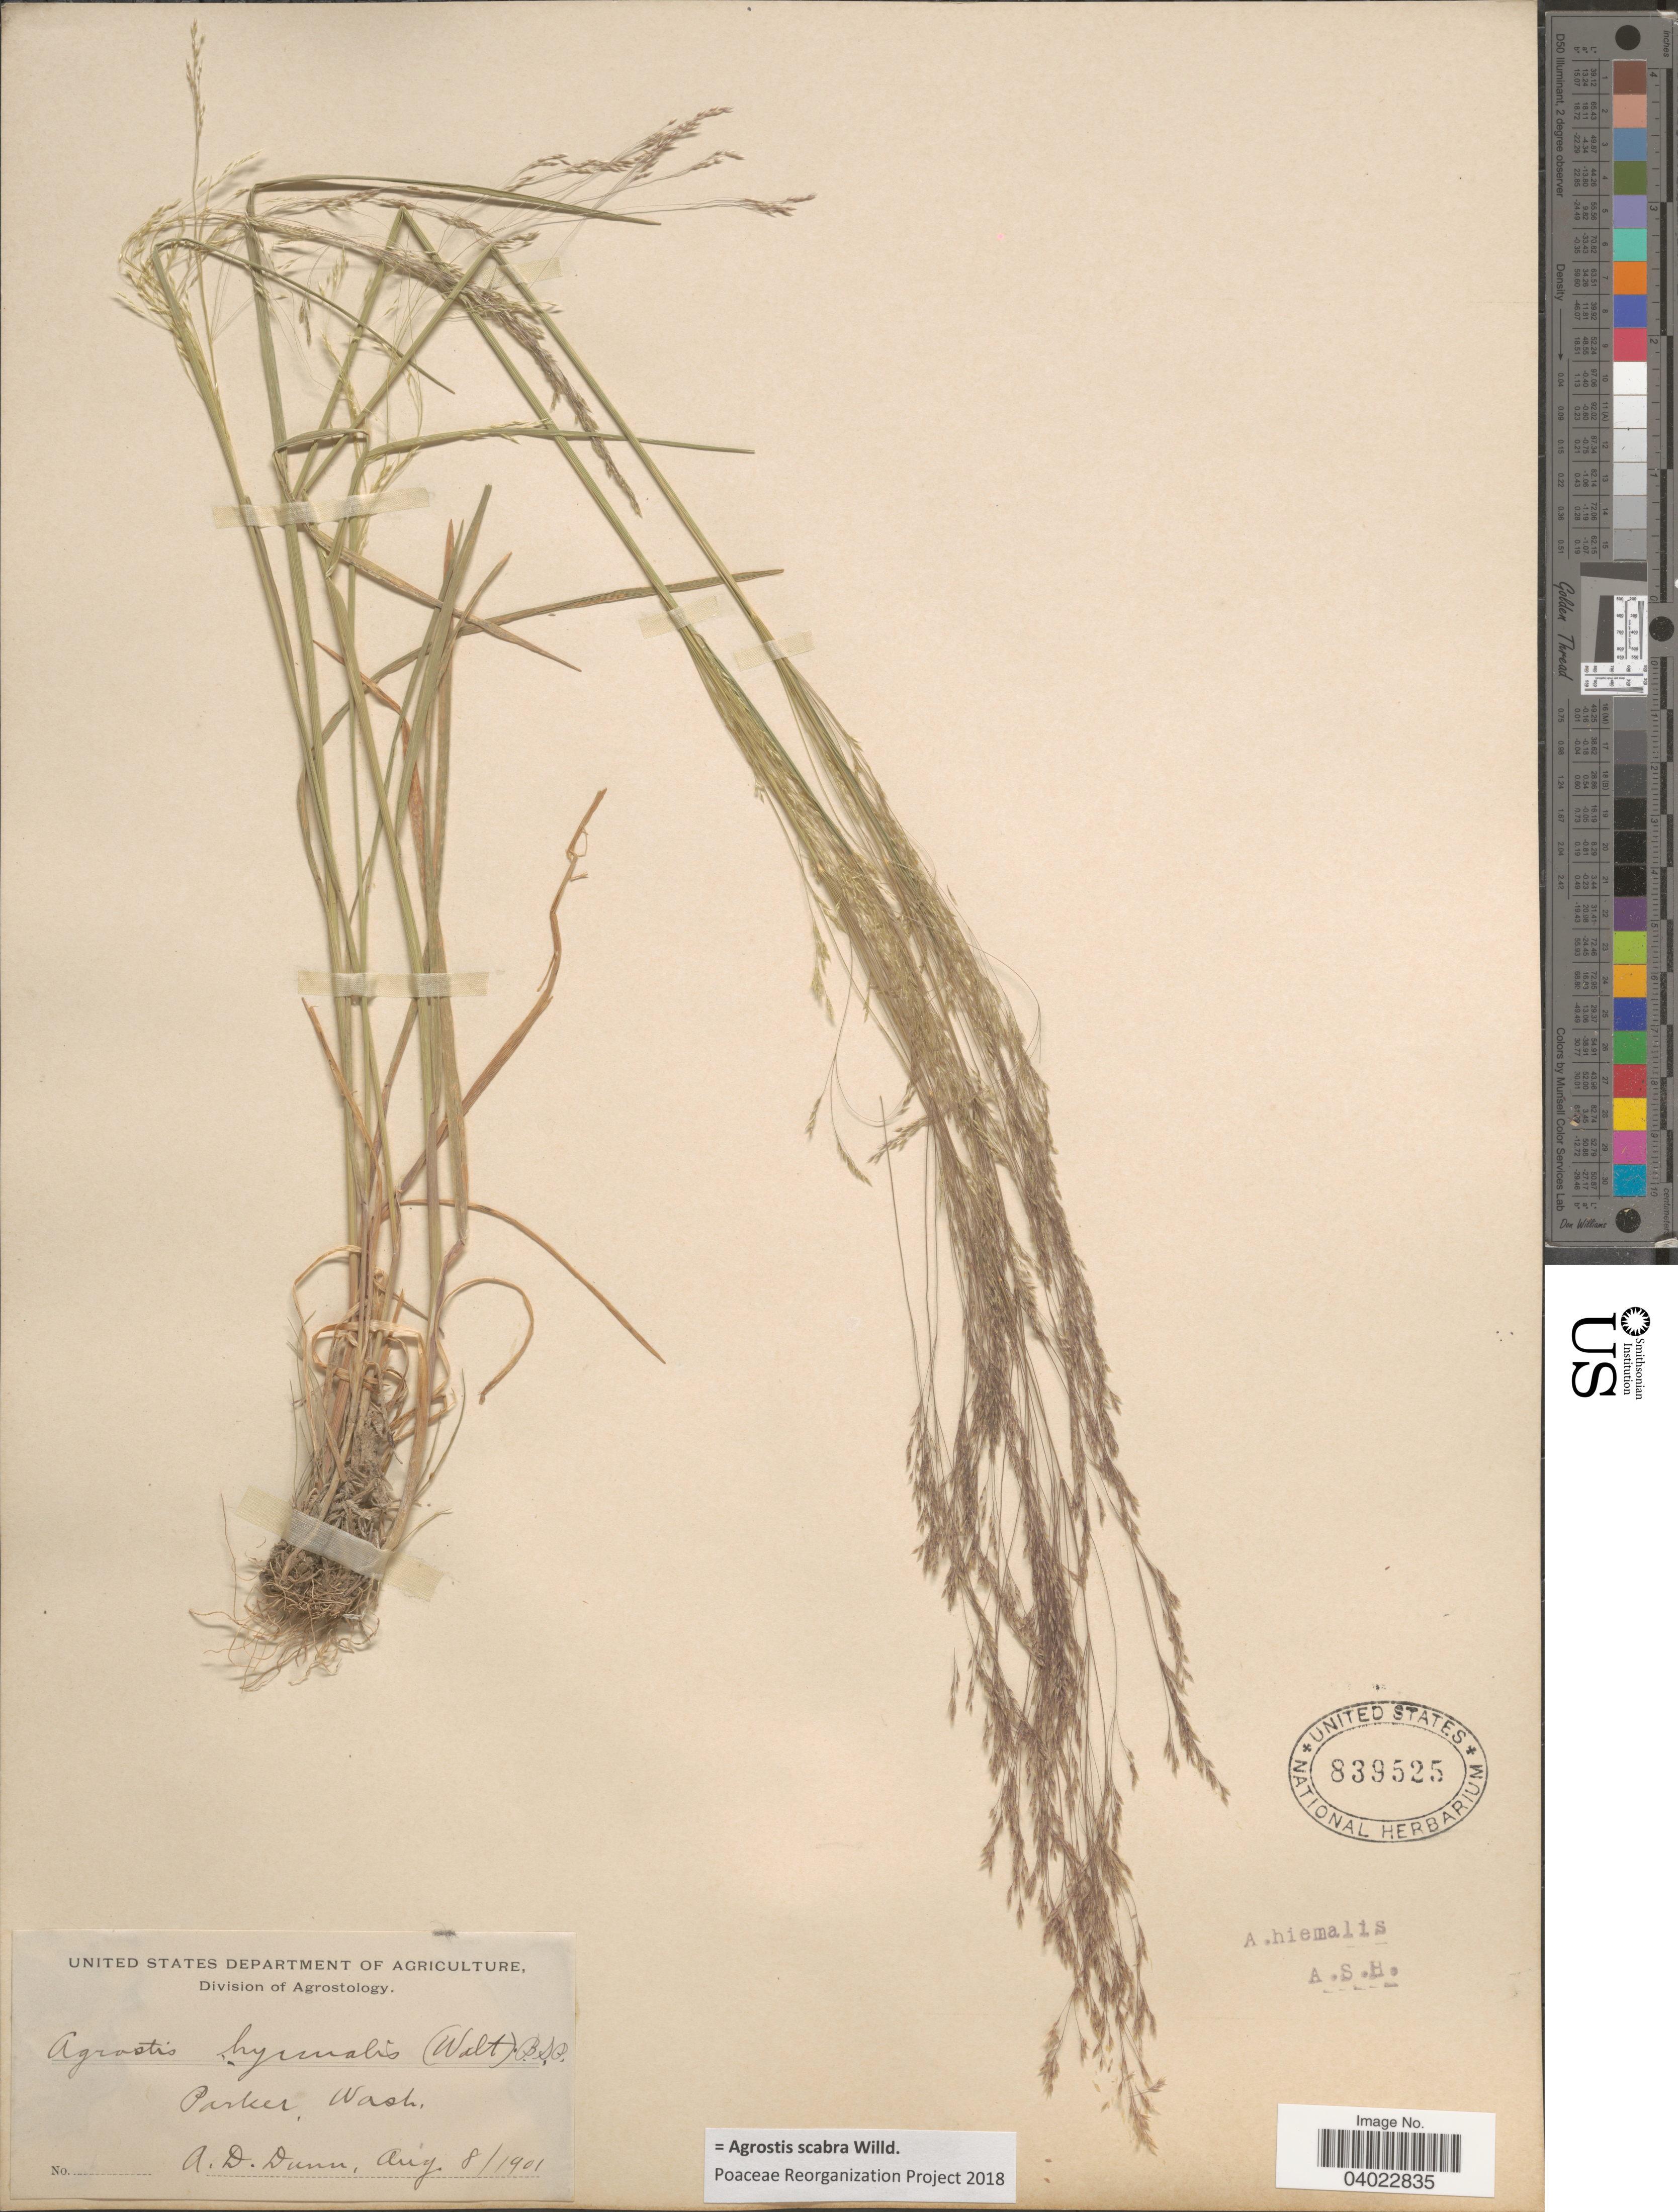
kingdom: Plantae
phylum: Tracheophyta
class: Liliopsida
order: Poales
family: Poaceae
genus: Agrostis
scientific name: Agrostis scabra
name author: Willd.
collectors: A. Dunn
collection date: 1901-08-08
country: United States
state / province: Washington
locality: Parker.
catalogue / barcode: US 839525